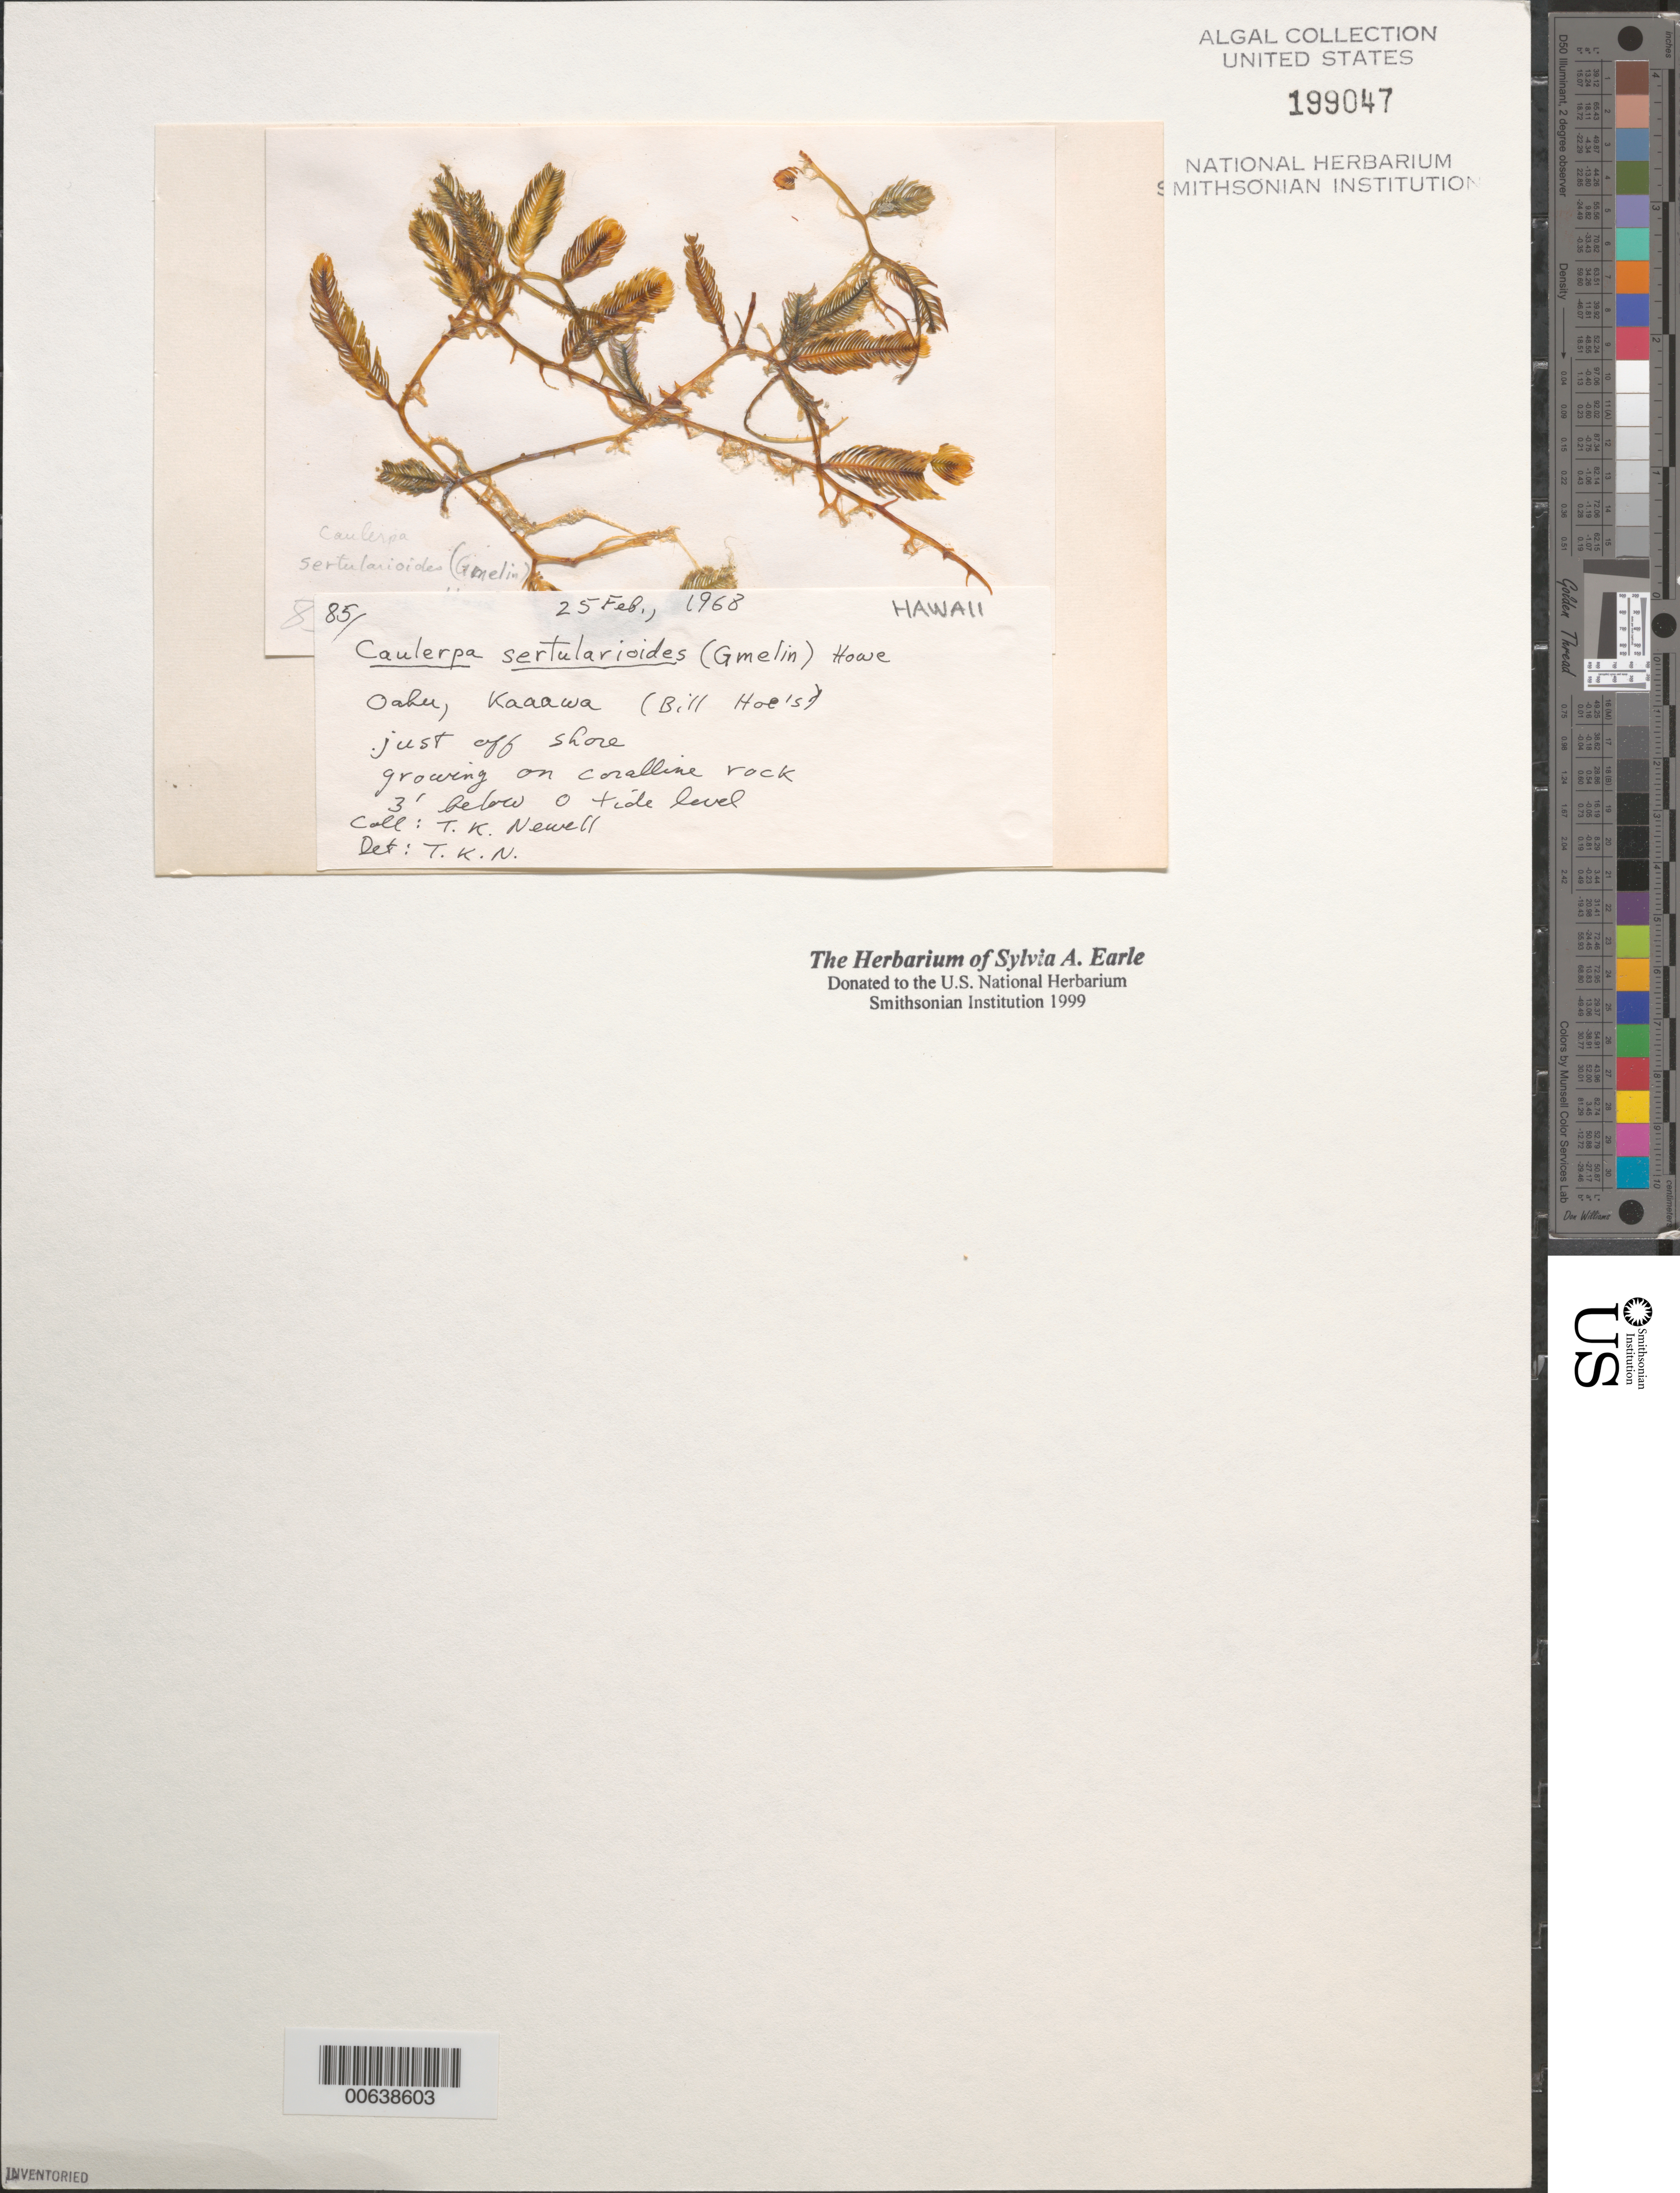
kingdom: Plantae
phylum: Chlorophyta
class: Ulvophyceae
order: Bryopsidales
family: Caulerpaceae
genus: Caulerpa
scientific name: Caulerpa sertularioides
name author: (S.G. Gmel.) M. Howe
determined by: Newell, Thomas K.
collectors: T. K. Newell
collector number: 85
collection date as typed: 25 Feb 1968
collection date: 1968-02-25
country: United States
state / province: Hawaii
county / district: Honolulu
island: Oahu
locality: Kaaawa, Bill Hoe's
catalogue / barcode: US 199047